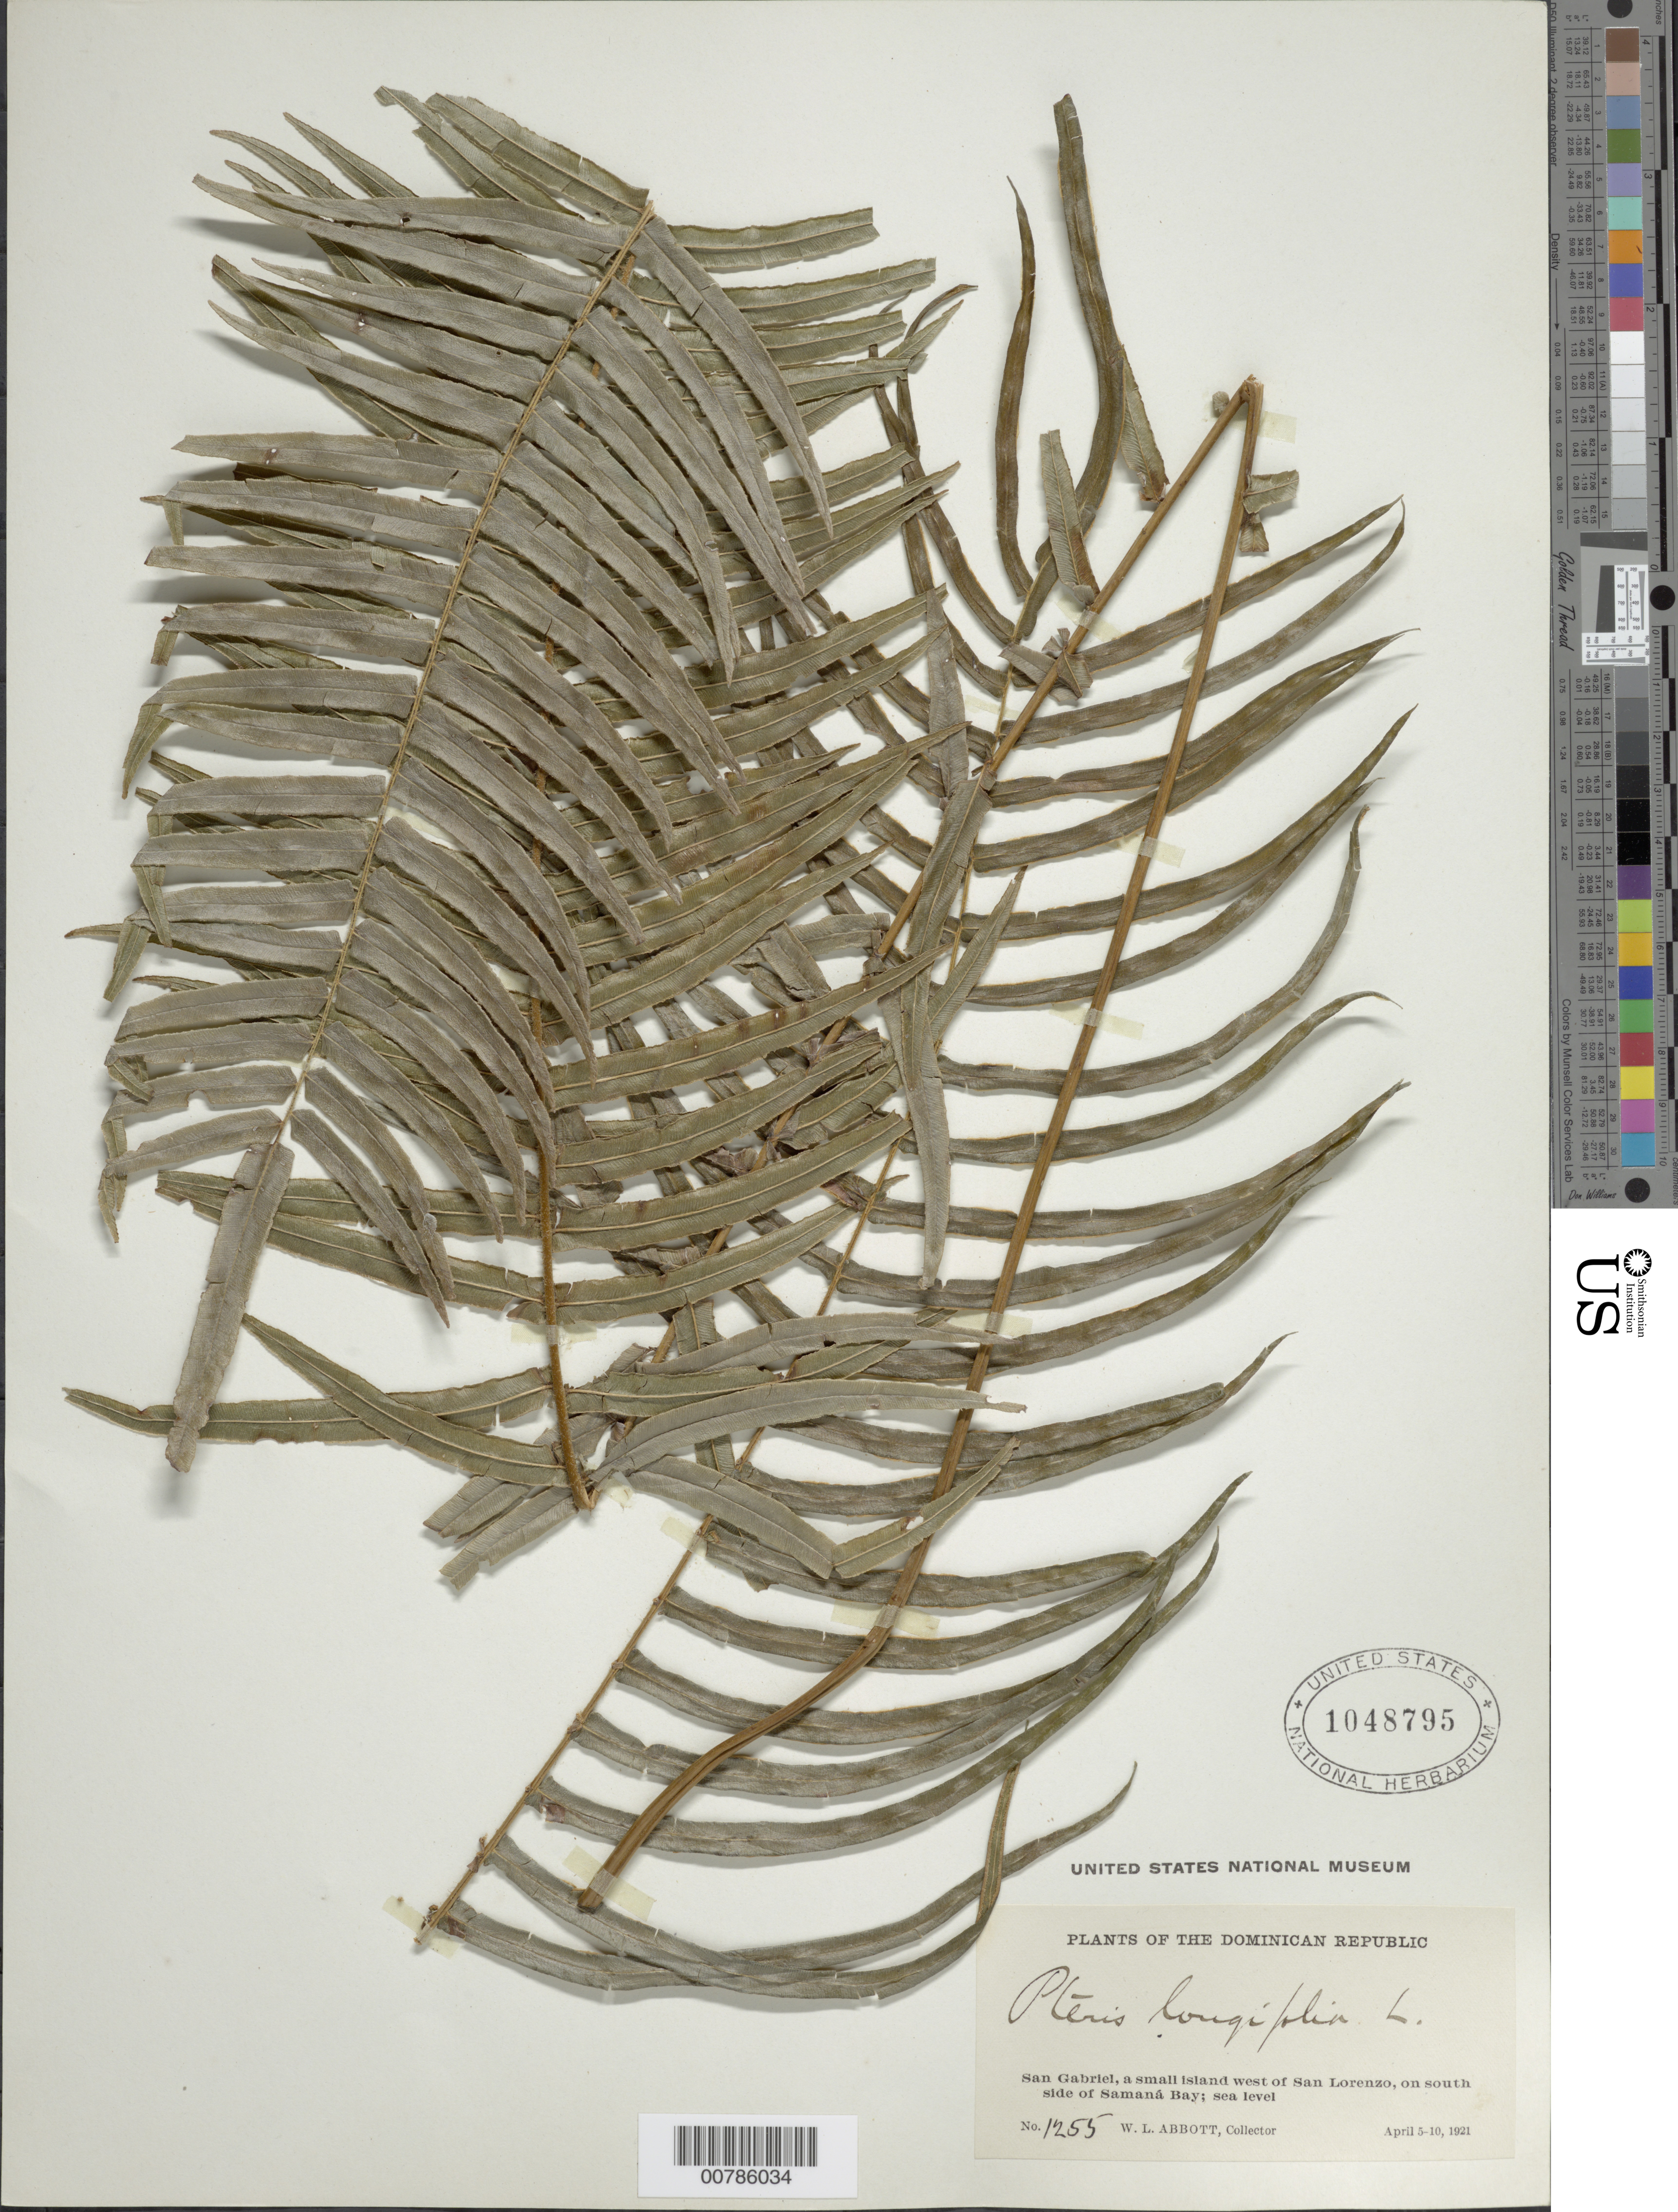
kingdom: Plantae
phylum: Tracheophyta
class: Polypodiopsida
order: Polypodiales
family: Pteridaceae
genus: Pteris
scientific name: Pteris longifolia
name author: L.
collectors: W. L. Abbott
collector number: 1255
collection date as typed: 05 Apr 1921 to 10 Apr 1921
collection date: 1921-04-05/1921-04-10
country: Dominican Republic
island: Hispaniola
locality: San Gabriel, island W of San Lorenzo, south side of Samaná Bay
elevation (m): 0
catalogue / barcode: US 1048795